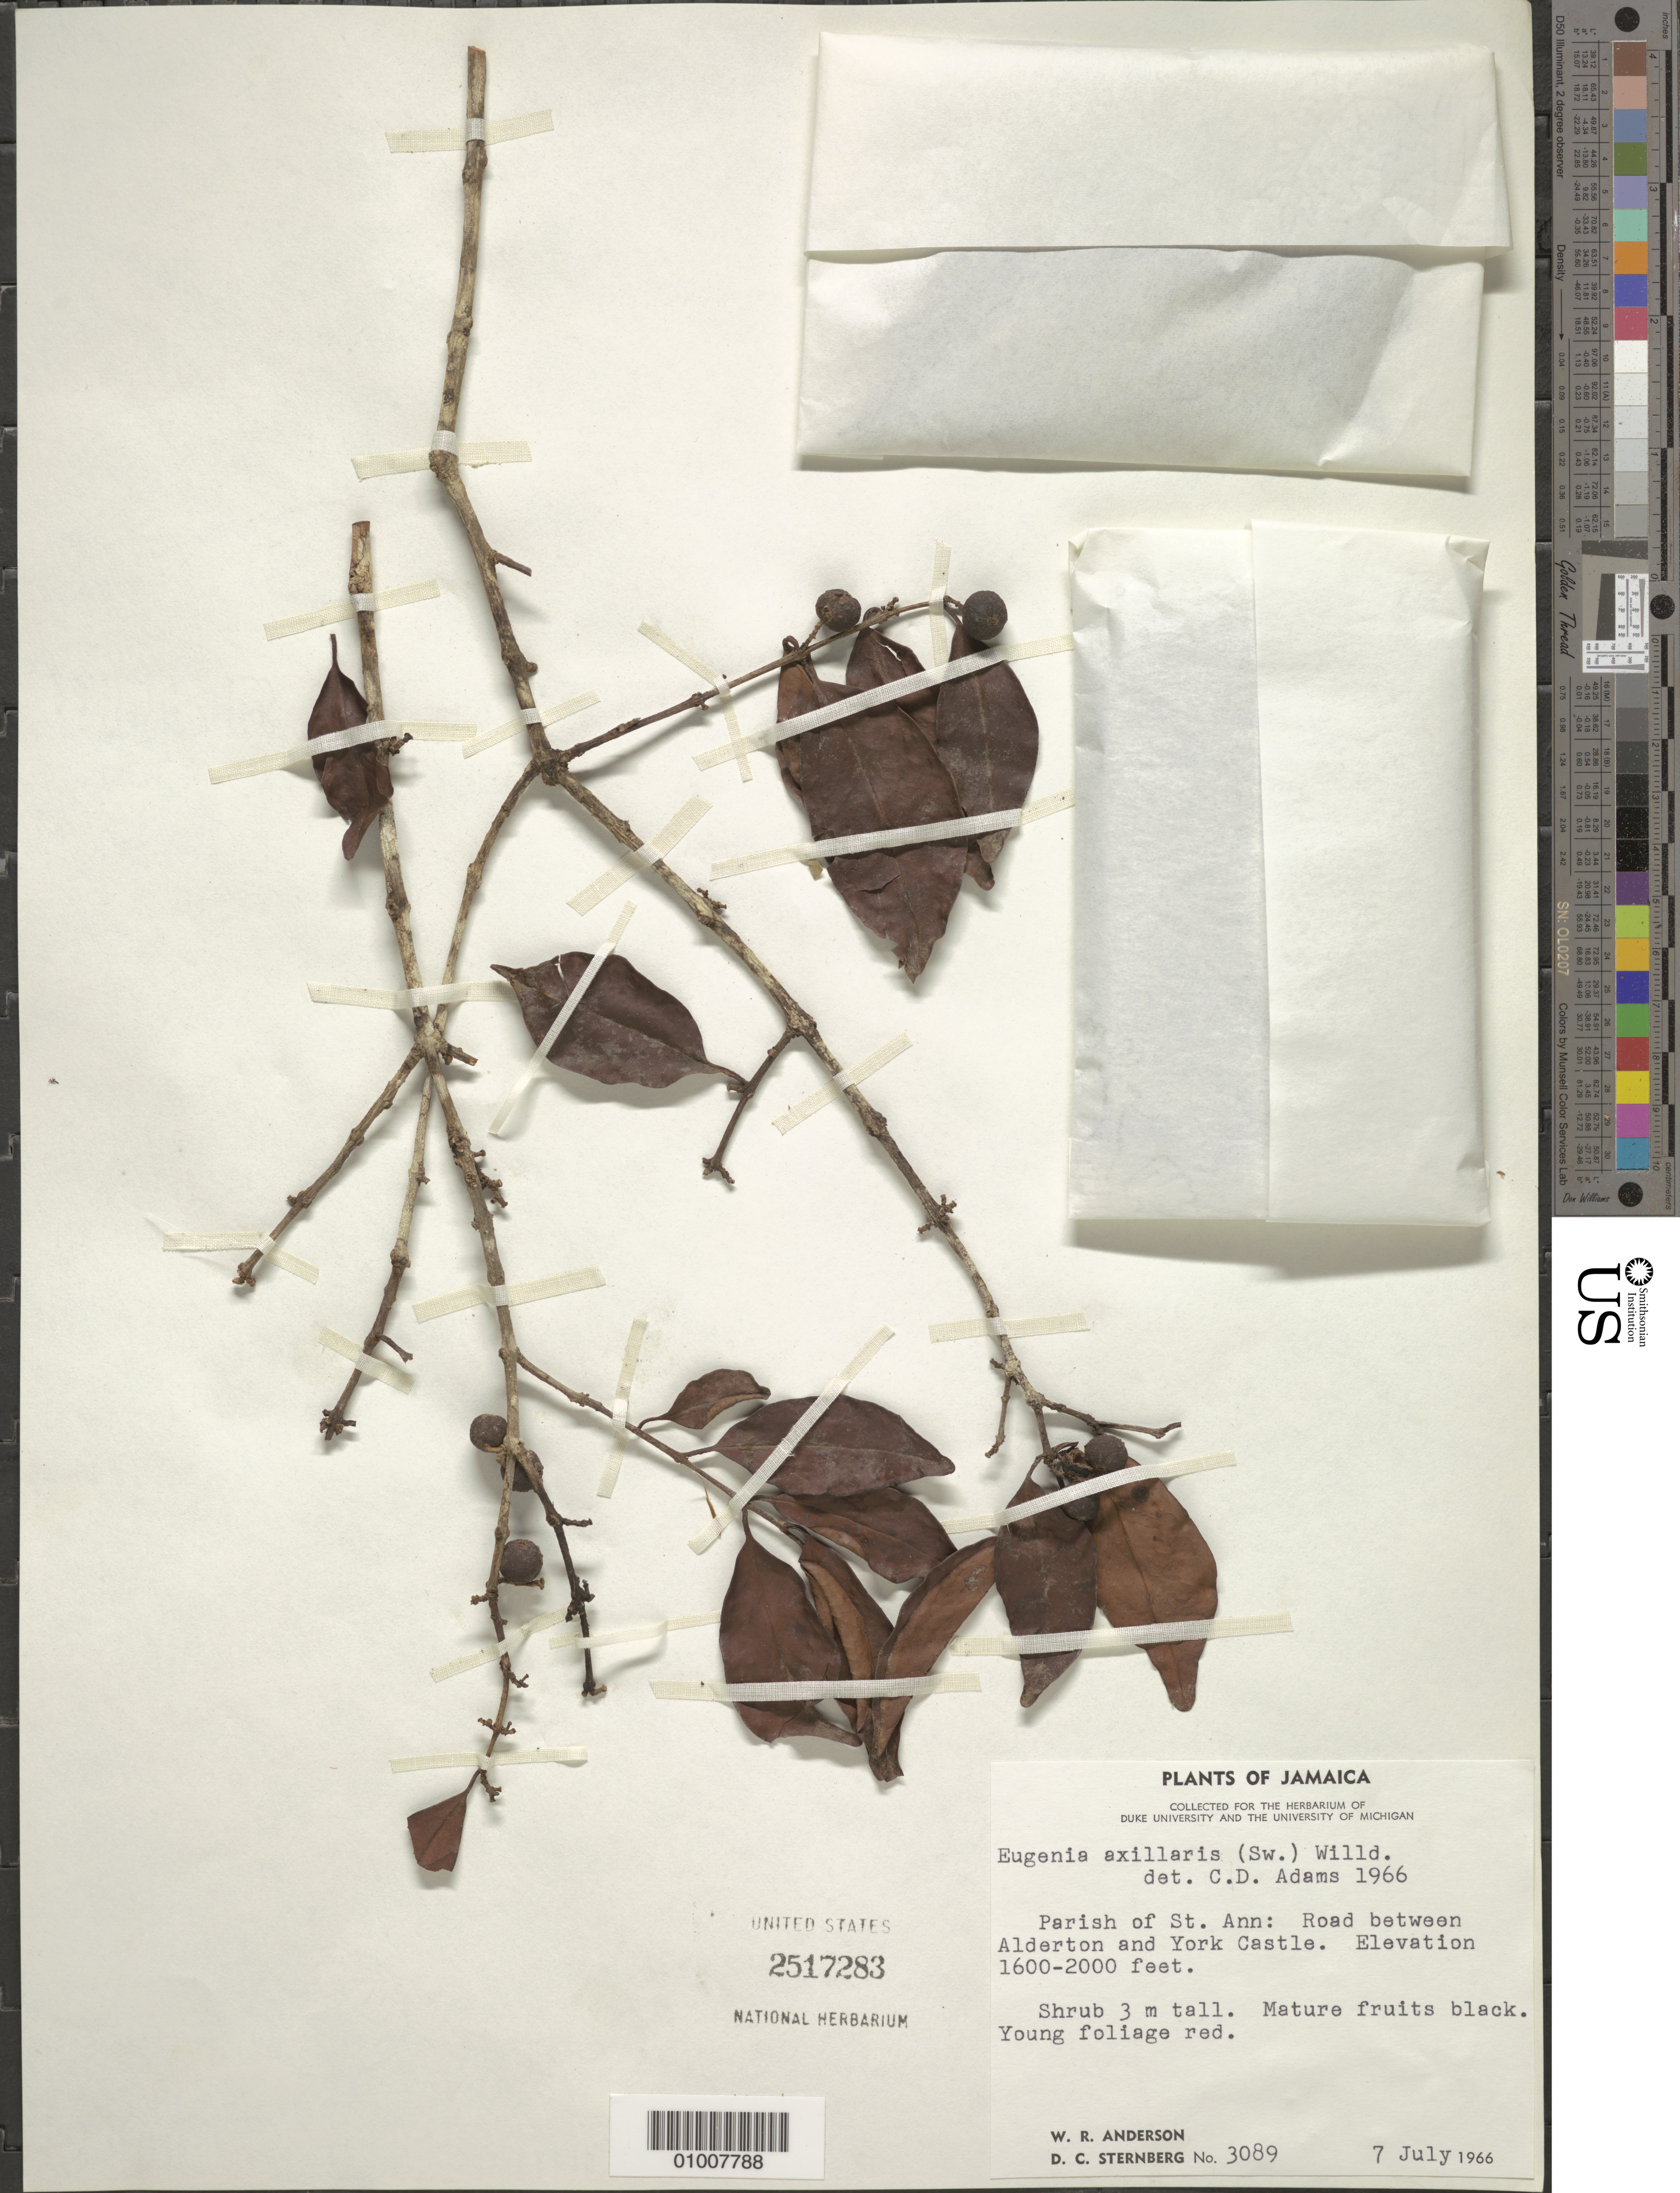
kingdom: Plantae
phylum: Tracheophyta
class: Magnoliopsida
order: Myrtales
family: Myrtaceae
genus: Eugenia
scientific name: Eugenia axillaris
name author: (Sw.) Willd.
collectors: W. R. Anderson & D. Sternberg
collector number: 3089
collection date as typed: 07 Jul 1966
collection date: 1966-07-07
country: Jamaica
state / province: Saint Ann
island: Jamaica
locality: Road between Alderton and York Castle.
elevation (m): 488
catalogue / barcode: US 2517283